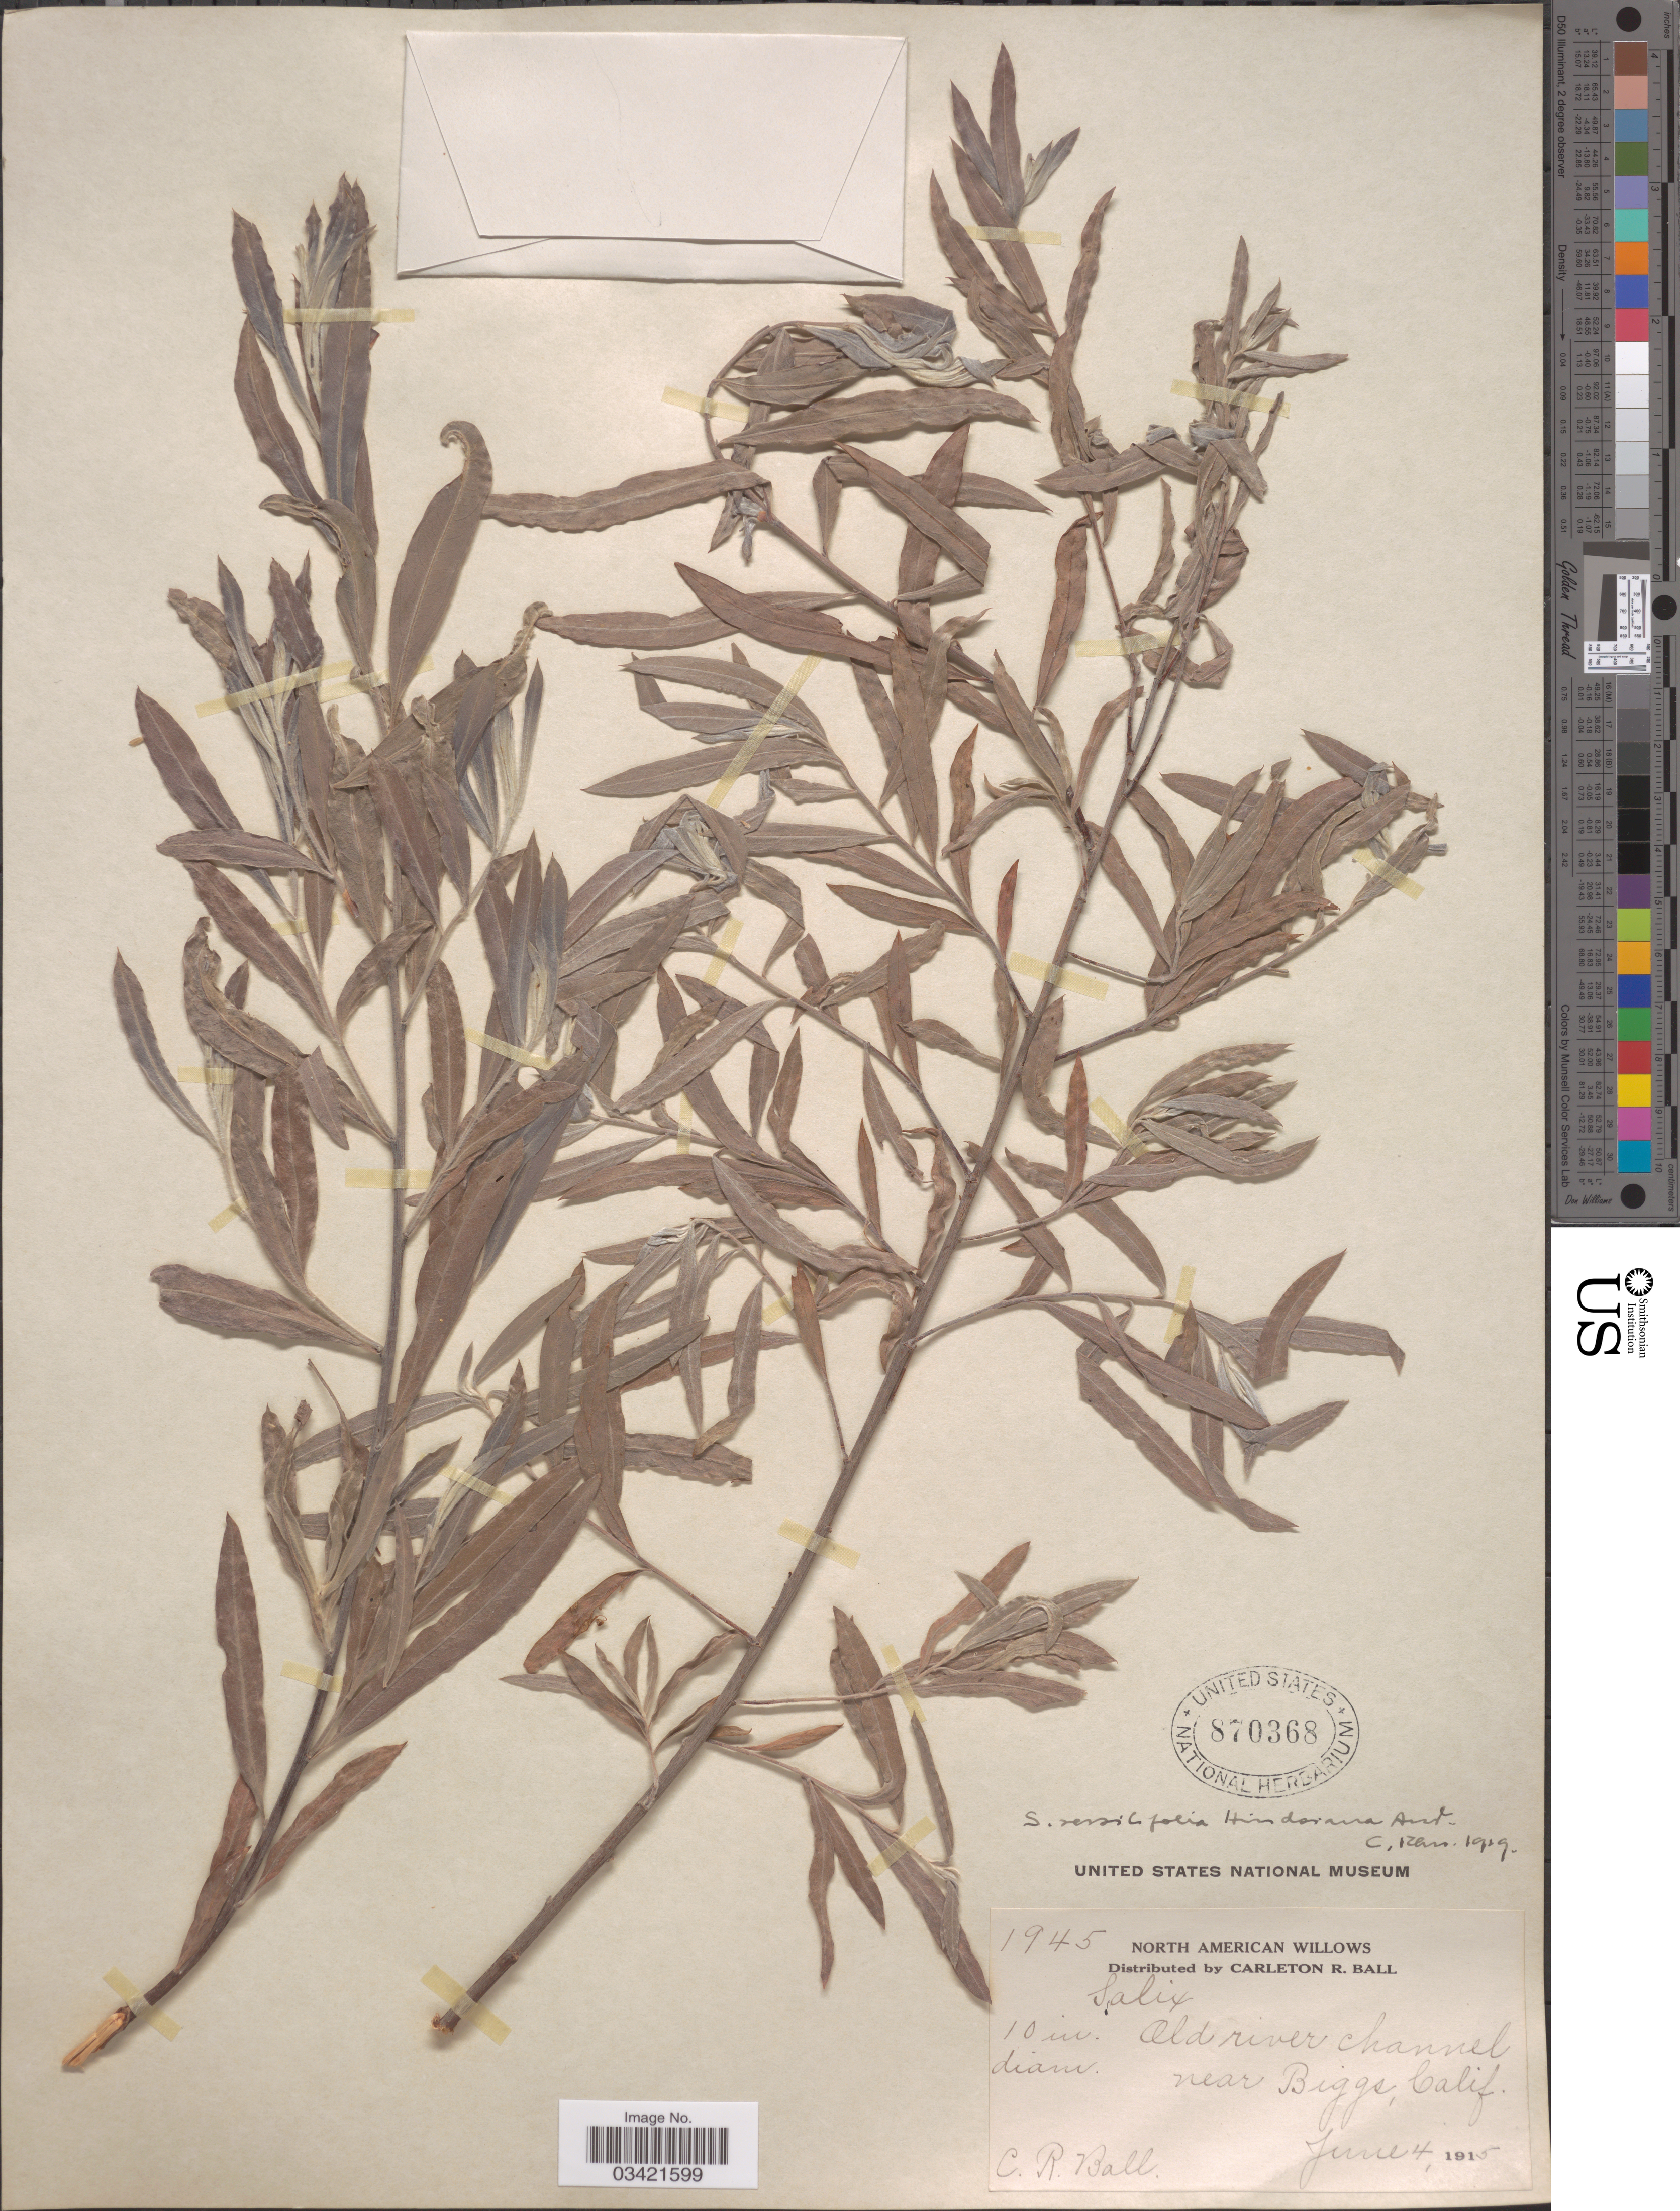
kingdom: Plantae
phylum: Tracheophyta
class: Magnoliopsida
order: Malpighiales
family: Salicaceae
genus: Salix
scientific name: Salix hindsiana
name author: Benth.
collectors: C. R. Ball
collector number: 1945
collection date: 1915-06-04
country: United States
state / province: California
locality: Old river channel near Biggs.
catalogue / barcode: US 870368